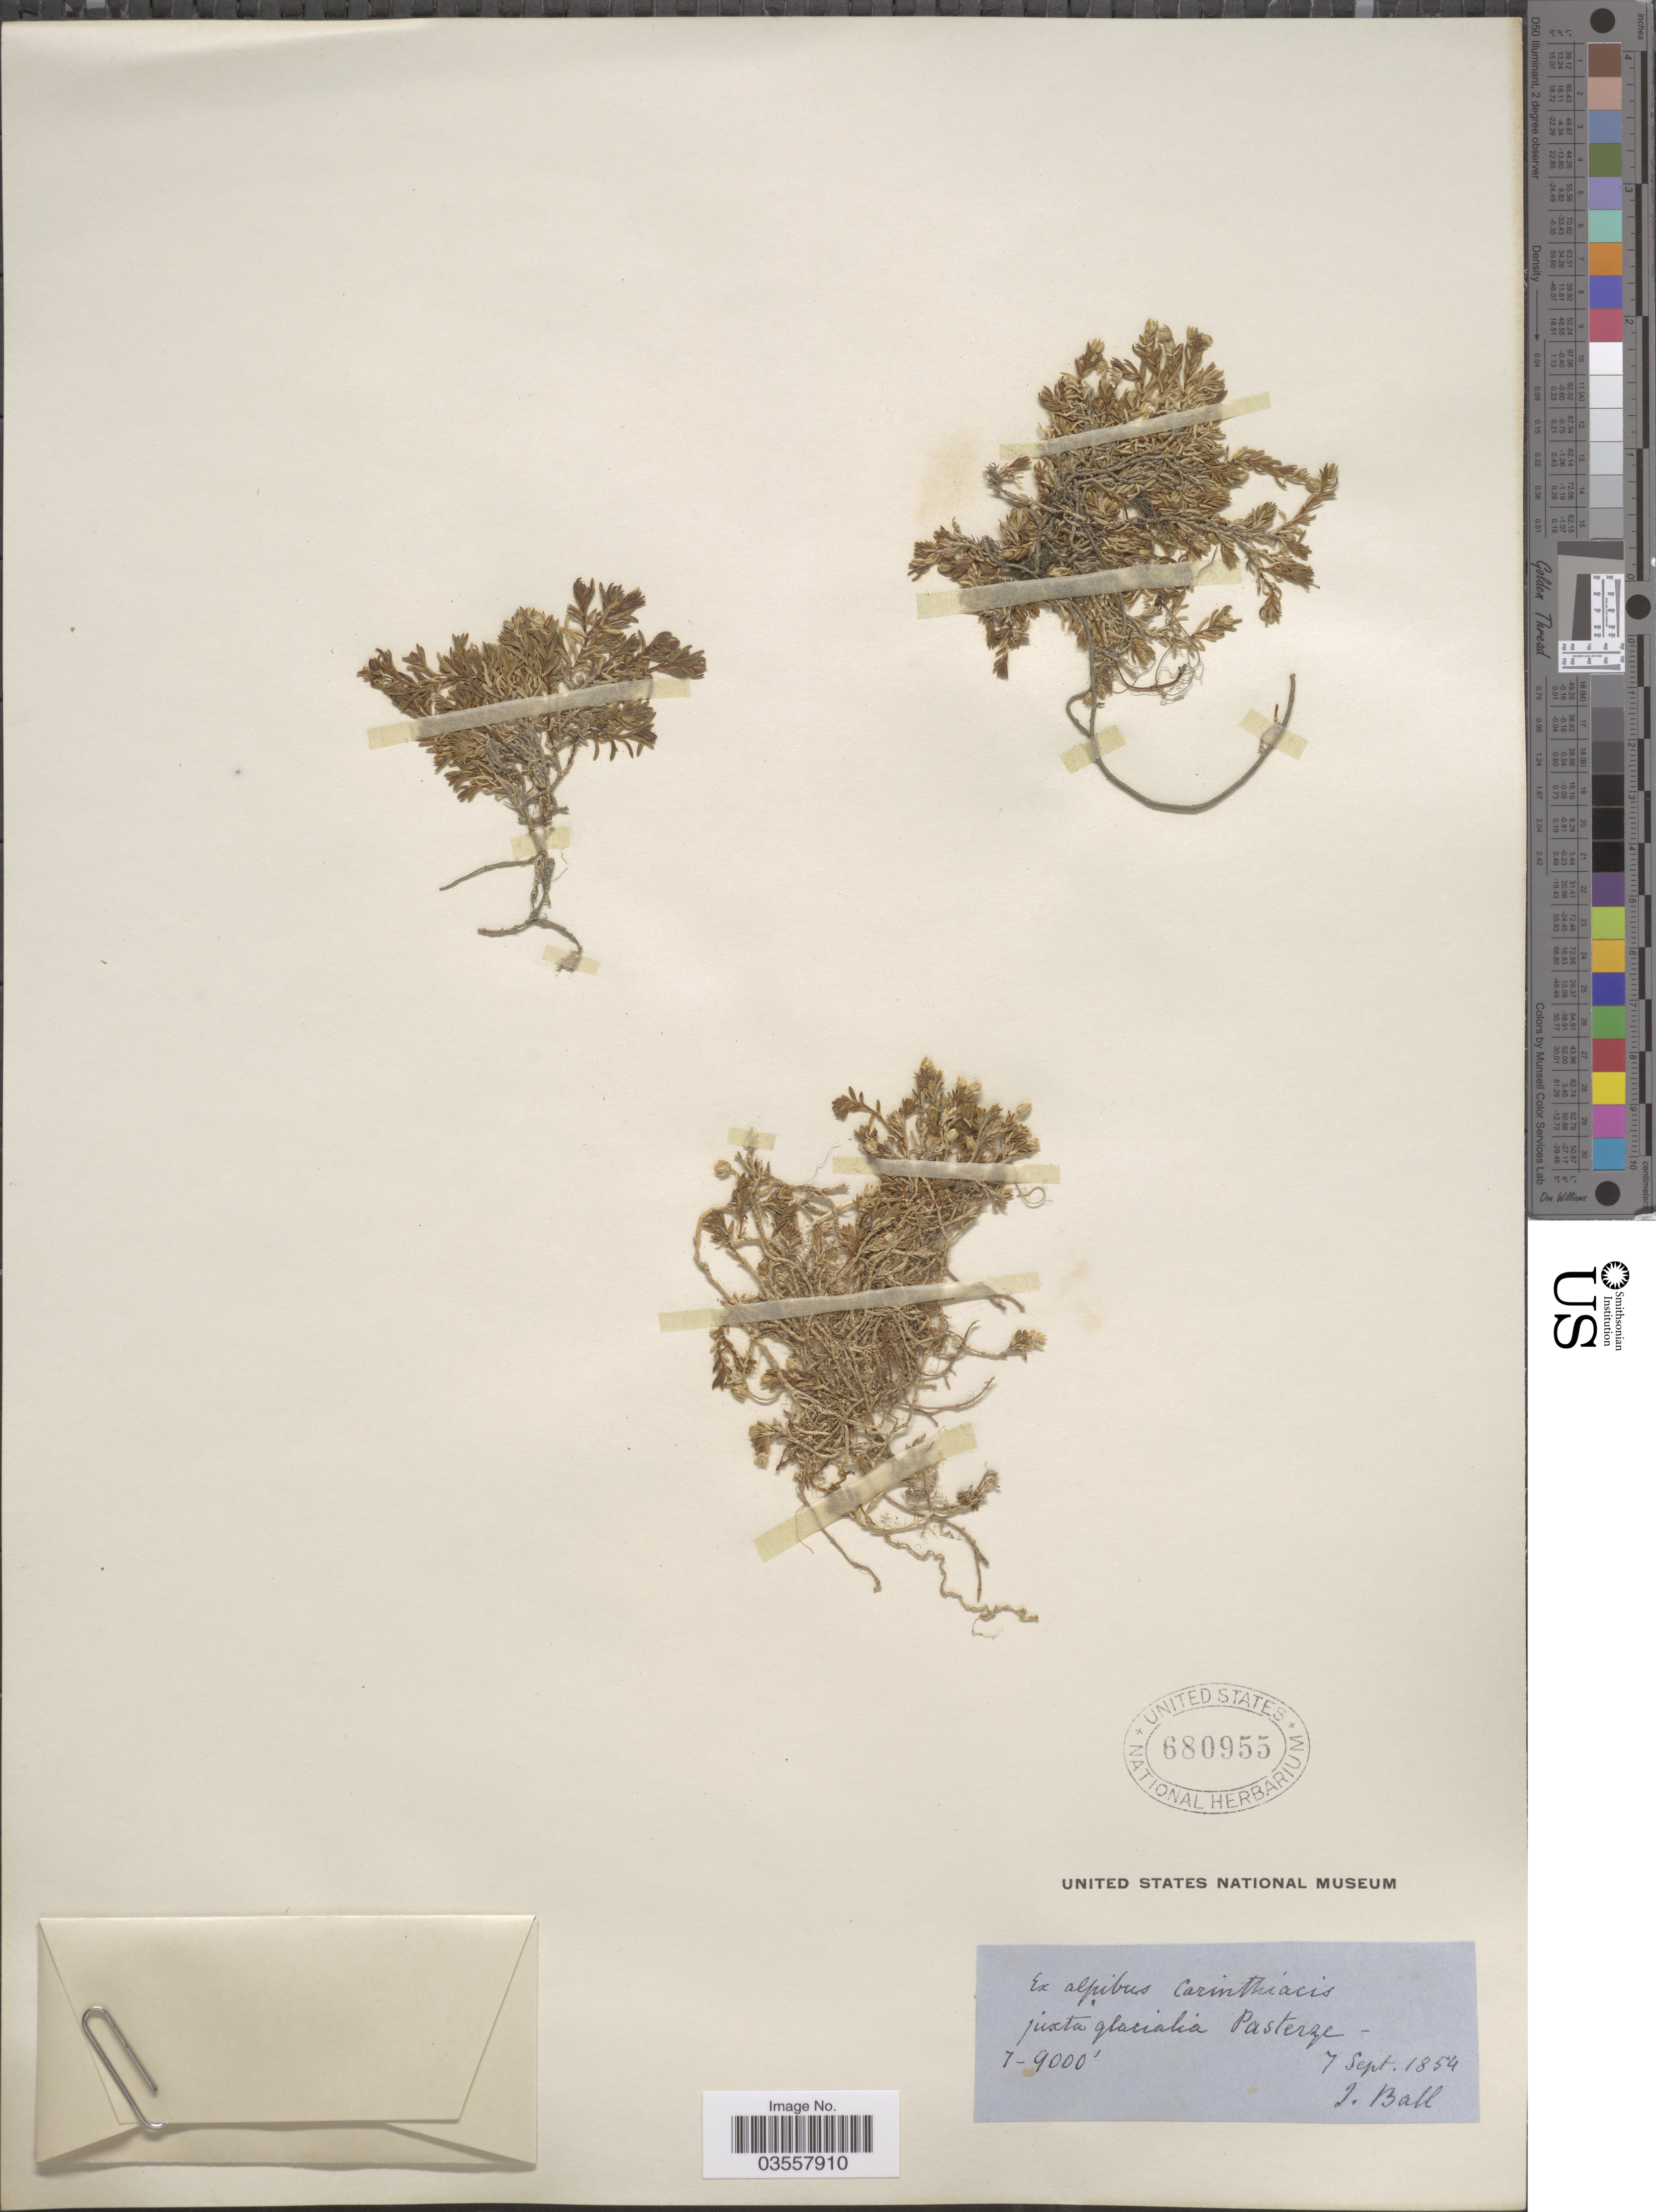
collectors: J. Ball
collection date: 1854-09-07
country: Austria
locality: Ex alpibus Carinthiacis juxta glacialia Pasterze.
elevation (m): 2134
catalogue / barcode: US 680955